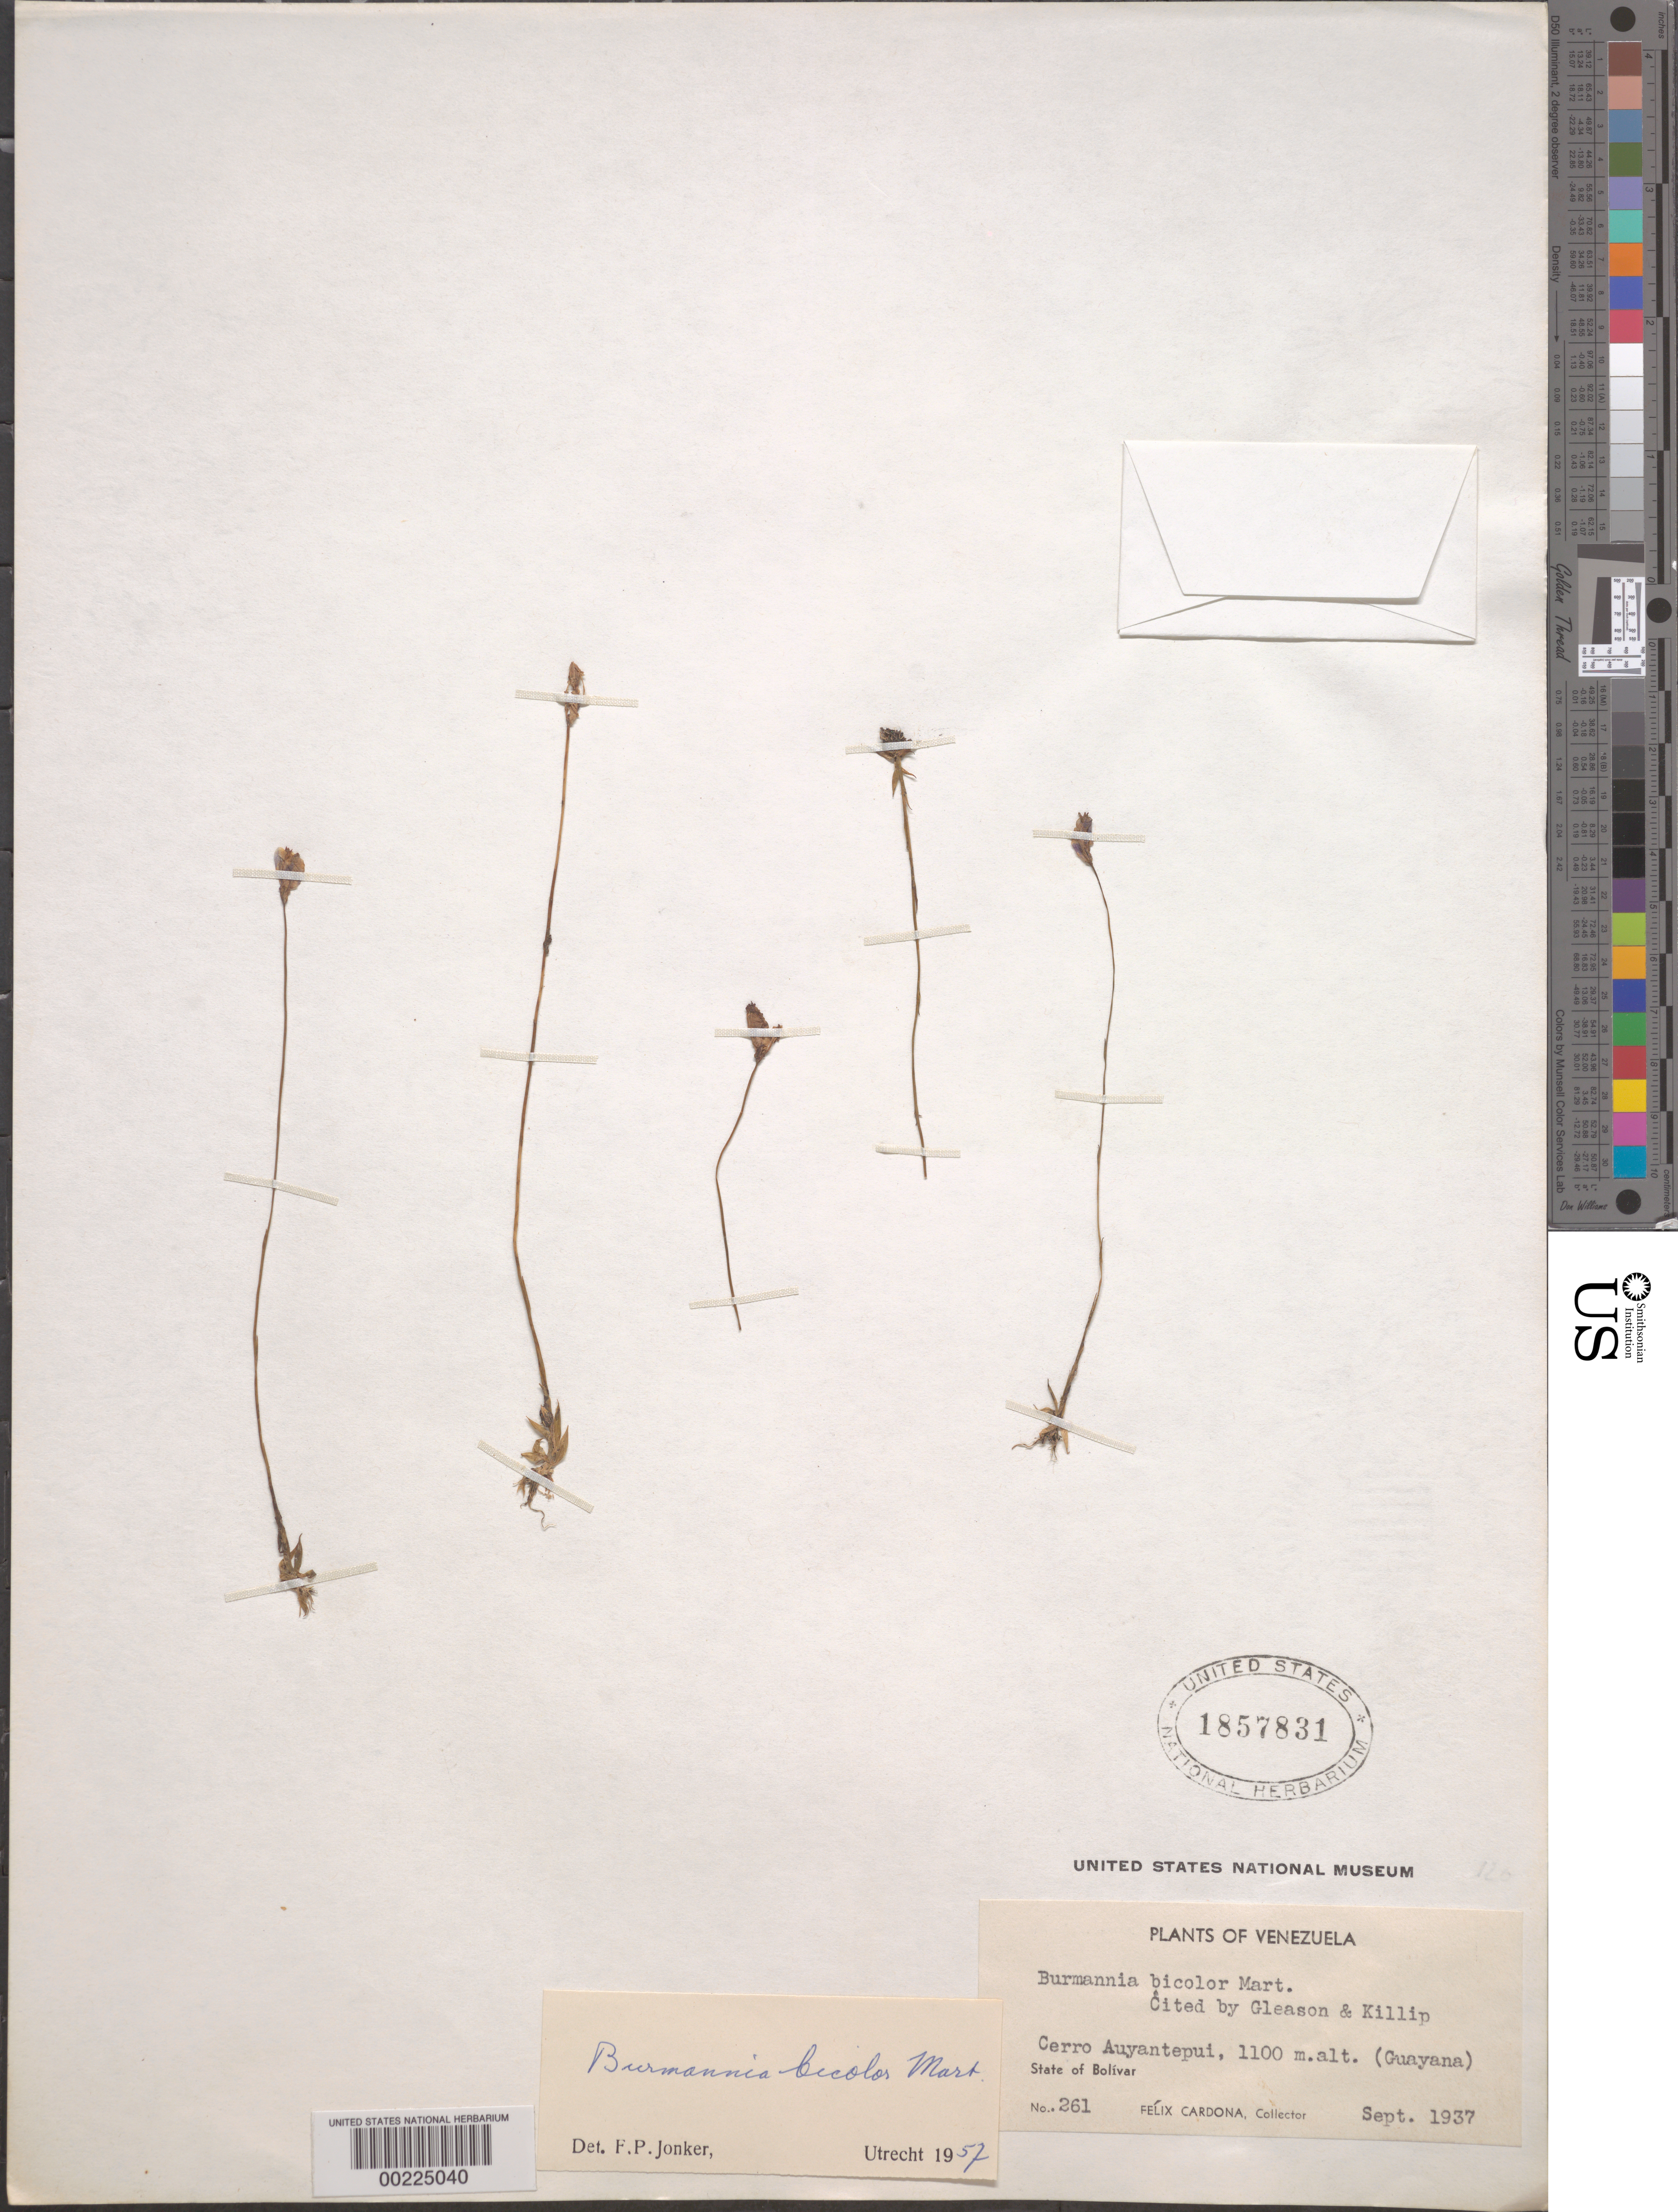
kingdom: Plantae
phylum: Tracheophyta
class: Liliopsida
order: Dioscoreales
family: Burmanniaceae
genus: Burmannia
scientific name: Burmannia bicolor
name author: Mart.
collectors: F. Cardona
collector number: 261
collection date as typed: Sep 1937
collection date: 1937-09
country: Venezuela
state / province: Bolivar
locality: Cerro auyantepui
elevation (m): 1100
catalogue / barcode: US 1857831